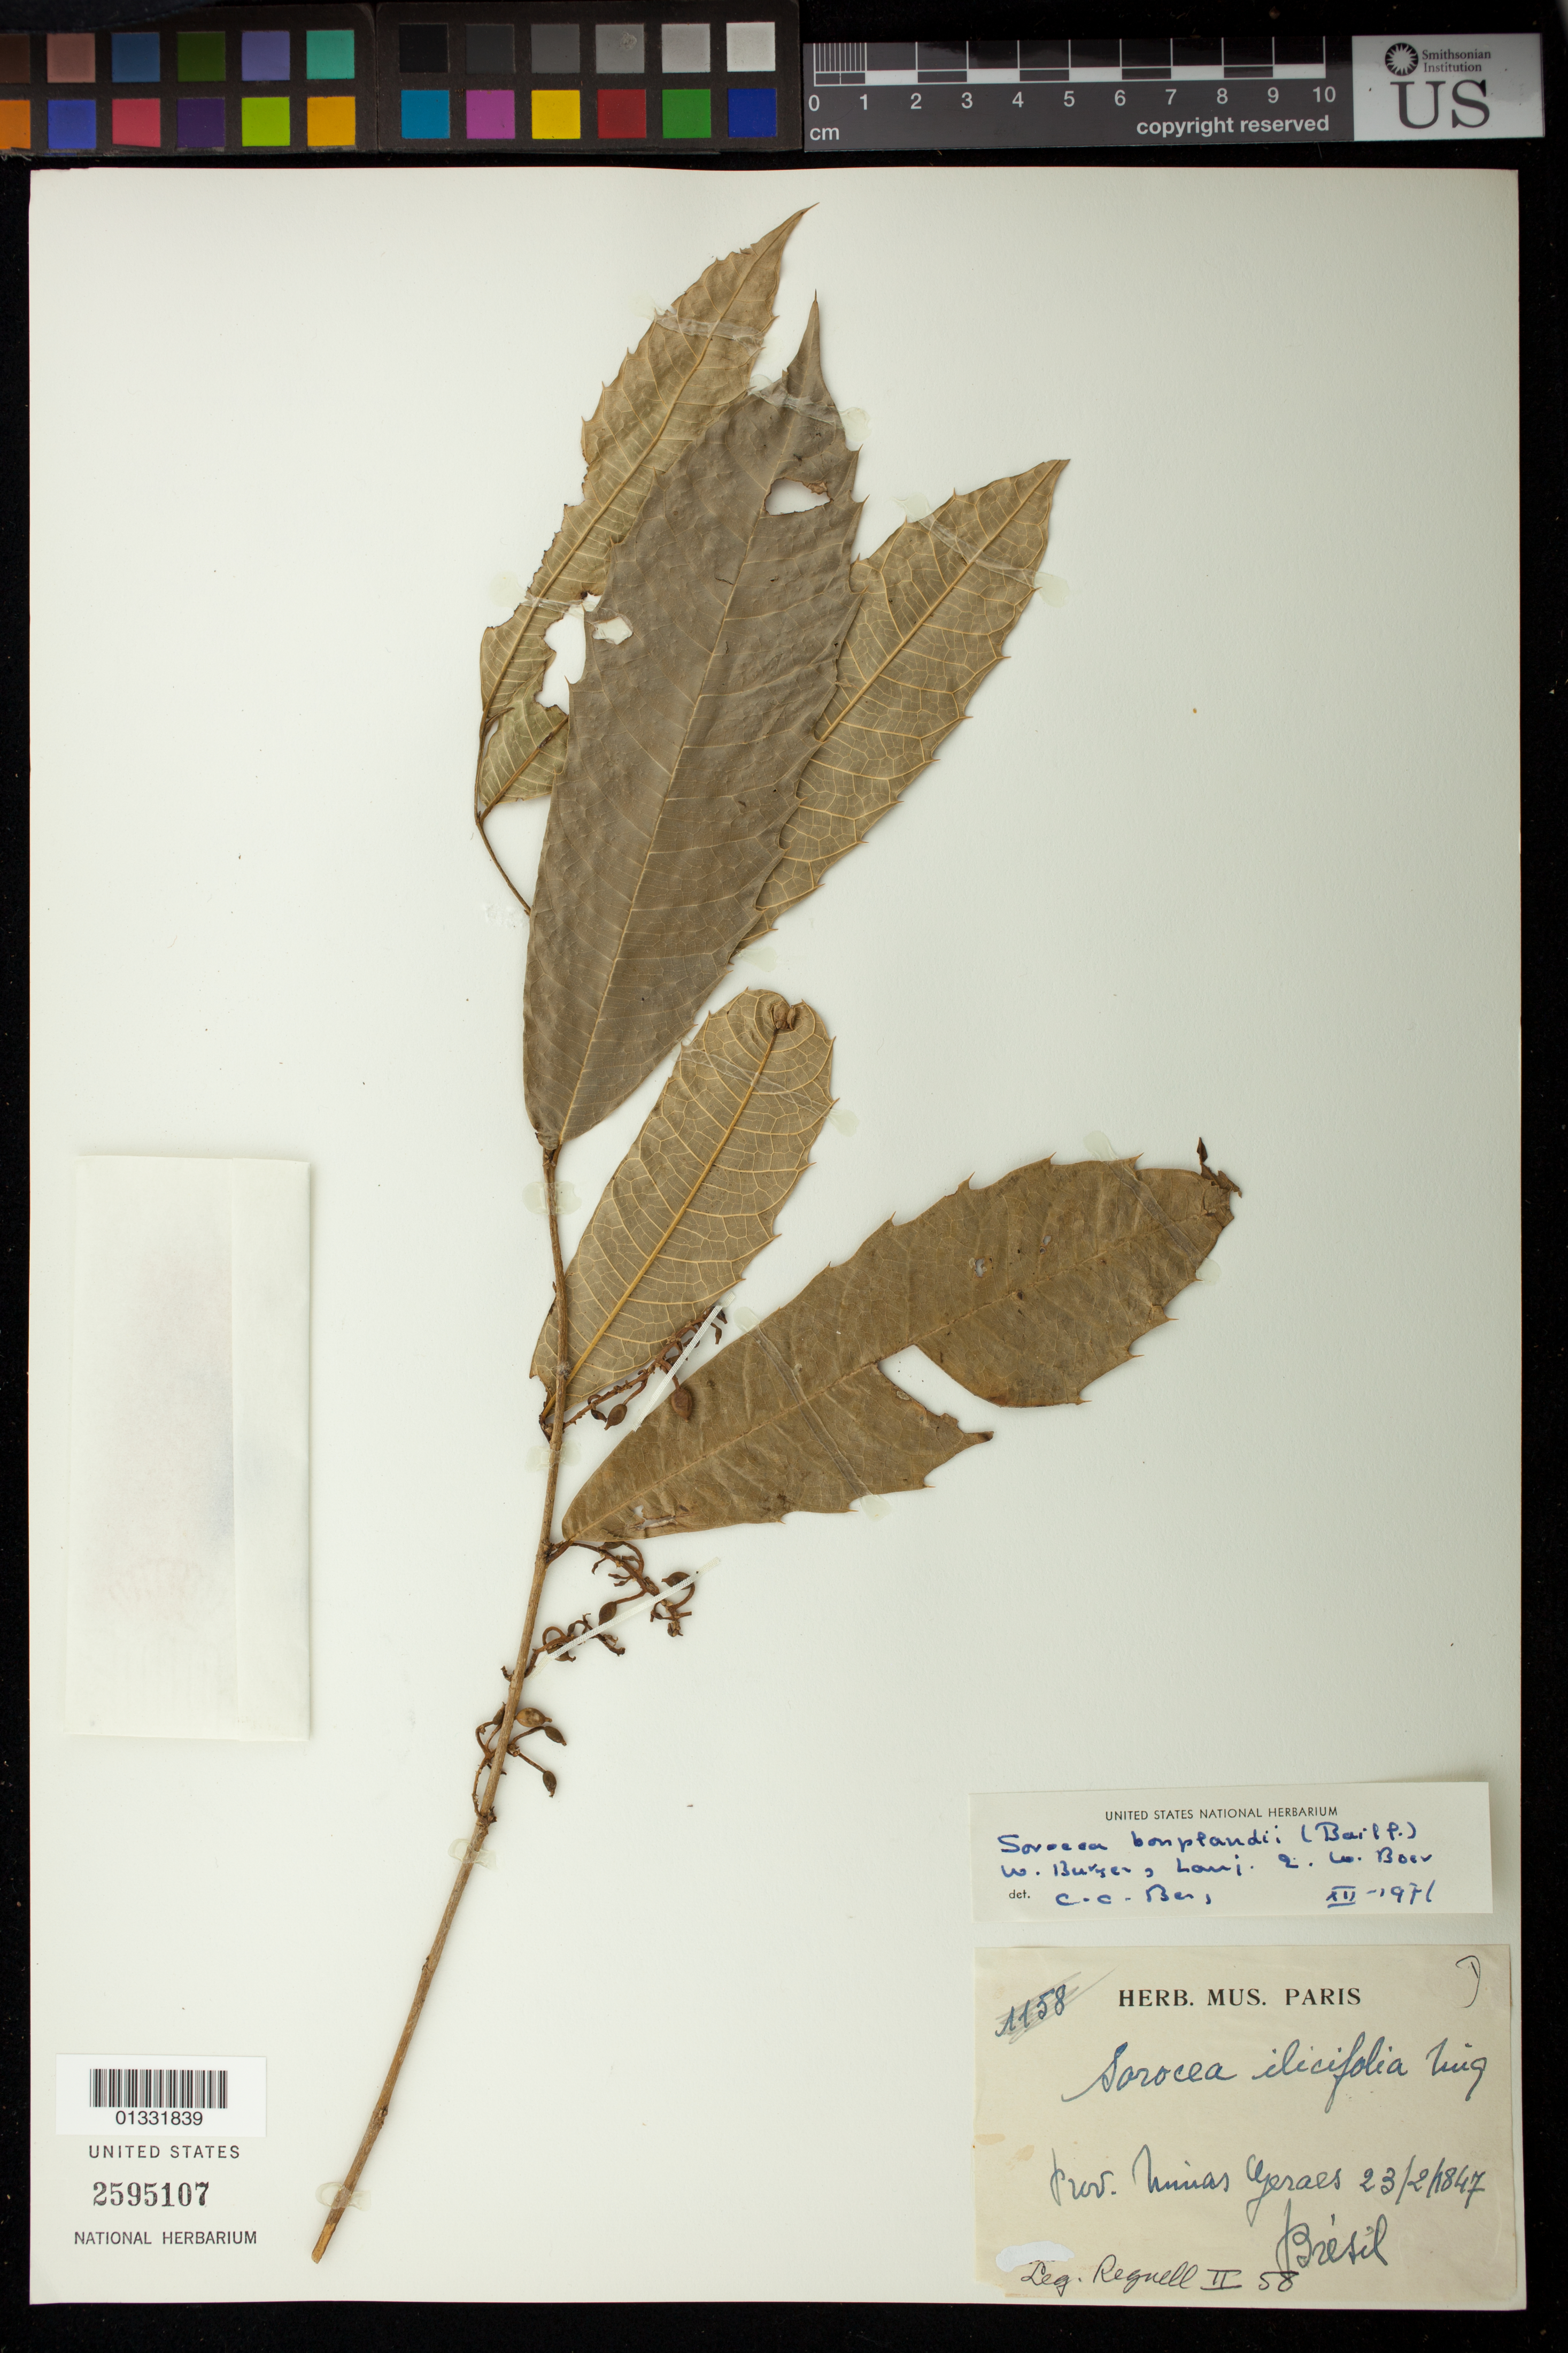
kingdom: Plantae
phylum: Tracheophyta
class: Magnoliopsida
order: Rosales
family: Moraceae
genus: Sorocea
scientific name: Sorocea bonplandii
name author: (Baill.) W.C. Burger et al.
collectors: A. Regnell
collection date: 1847-02-23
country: Brazil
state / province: Minas Gerais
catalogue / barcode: US 2595107